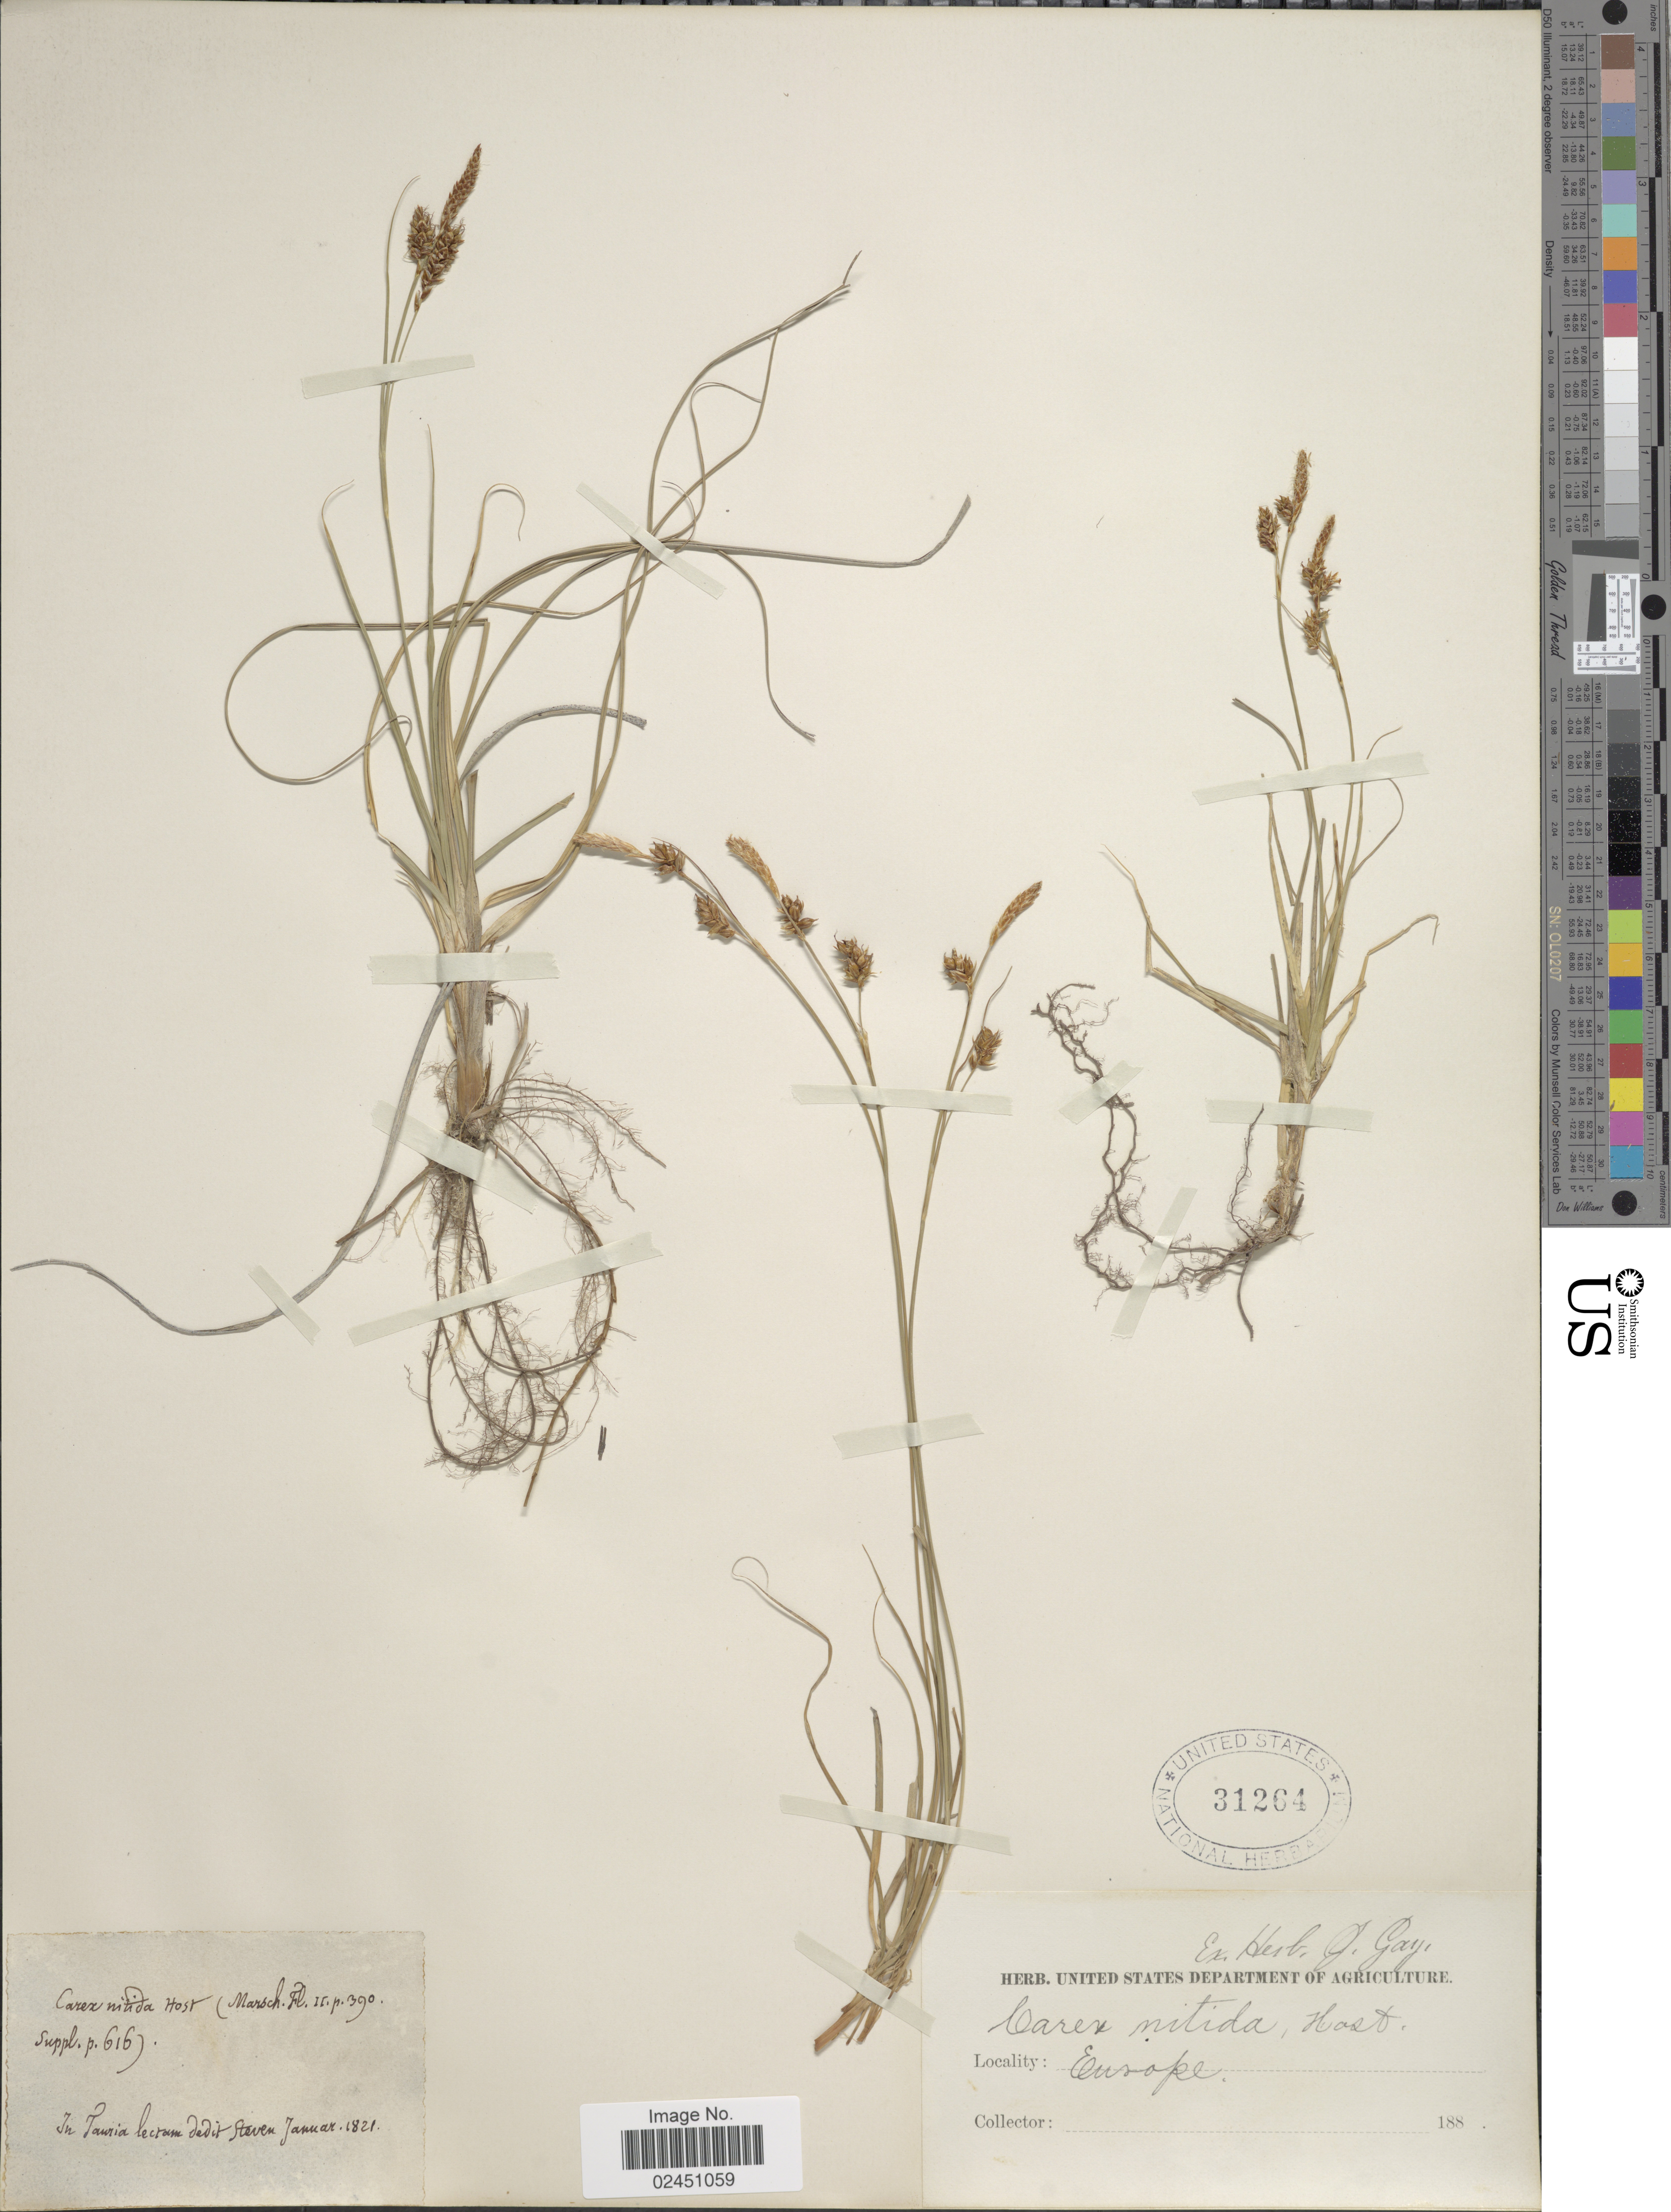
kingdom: Plantae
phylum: Tracheophyta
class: Liliopsida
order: Poales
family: Cyperaceae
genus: Carex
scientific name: Carex liparocarpos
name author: Gaudin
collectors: -- Steven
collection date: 1821-01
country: Ukraine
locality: In Tauria lecram edit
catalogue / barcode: US 31264